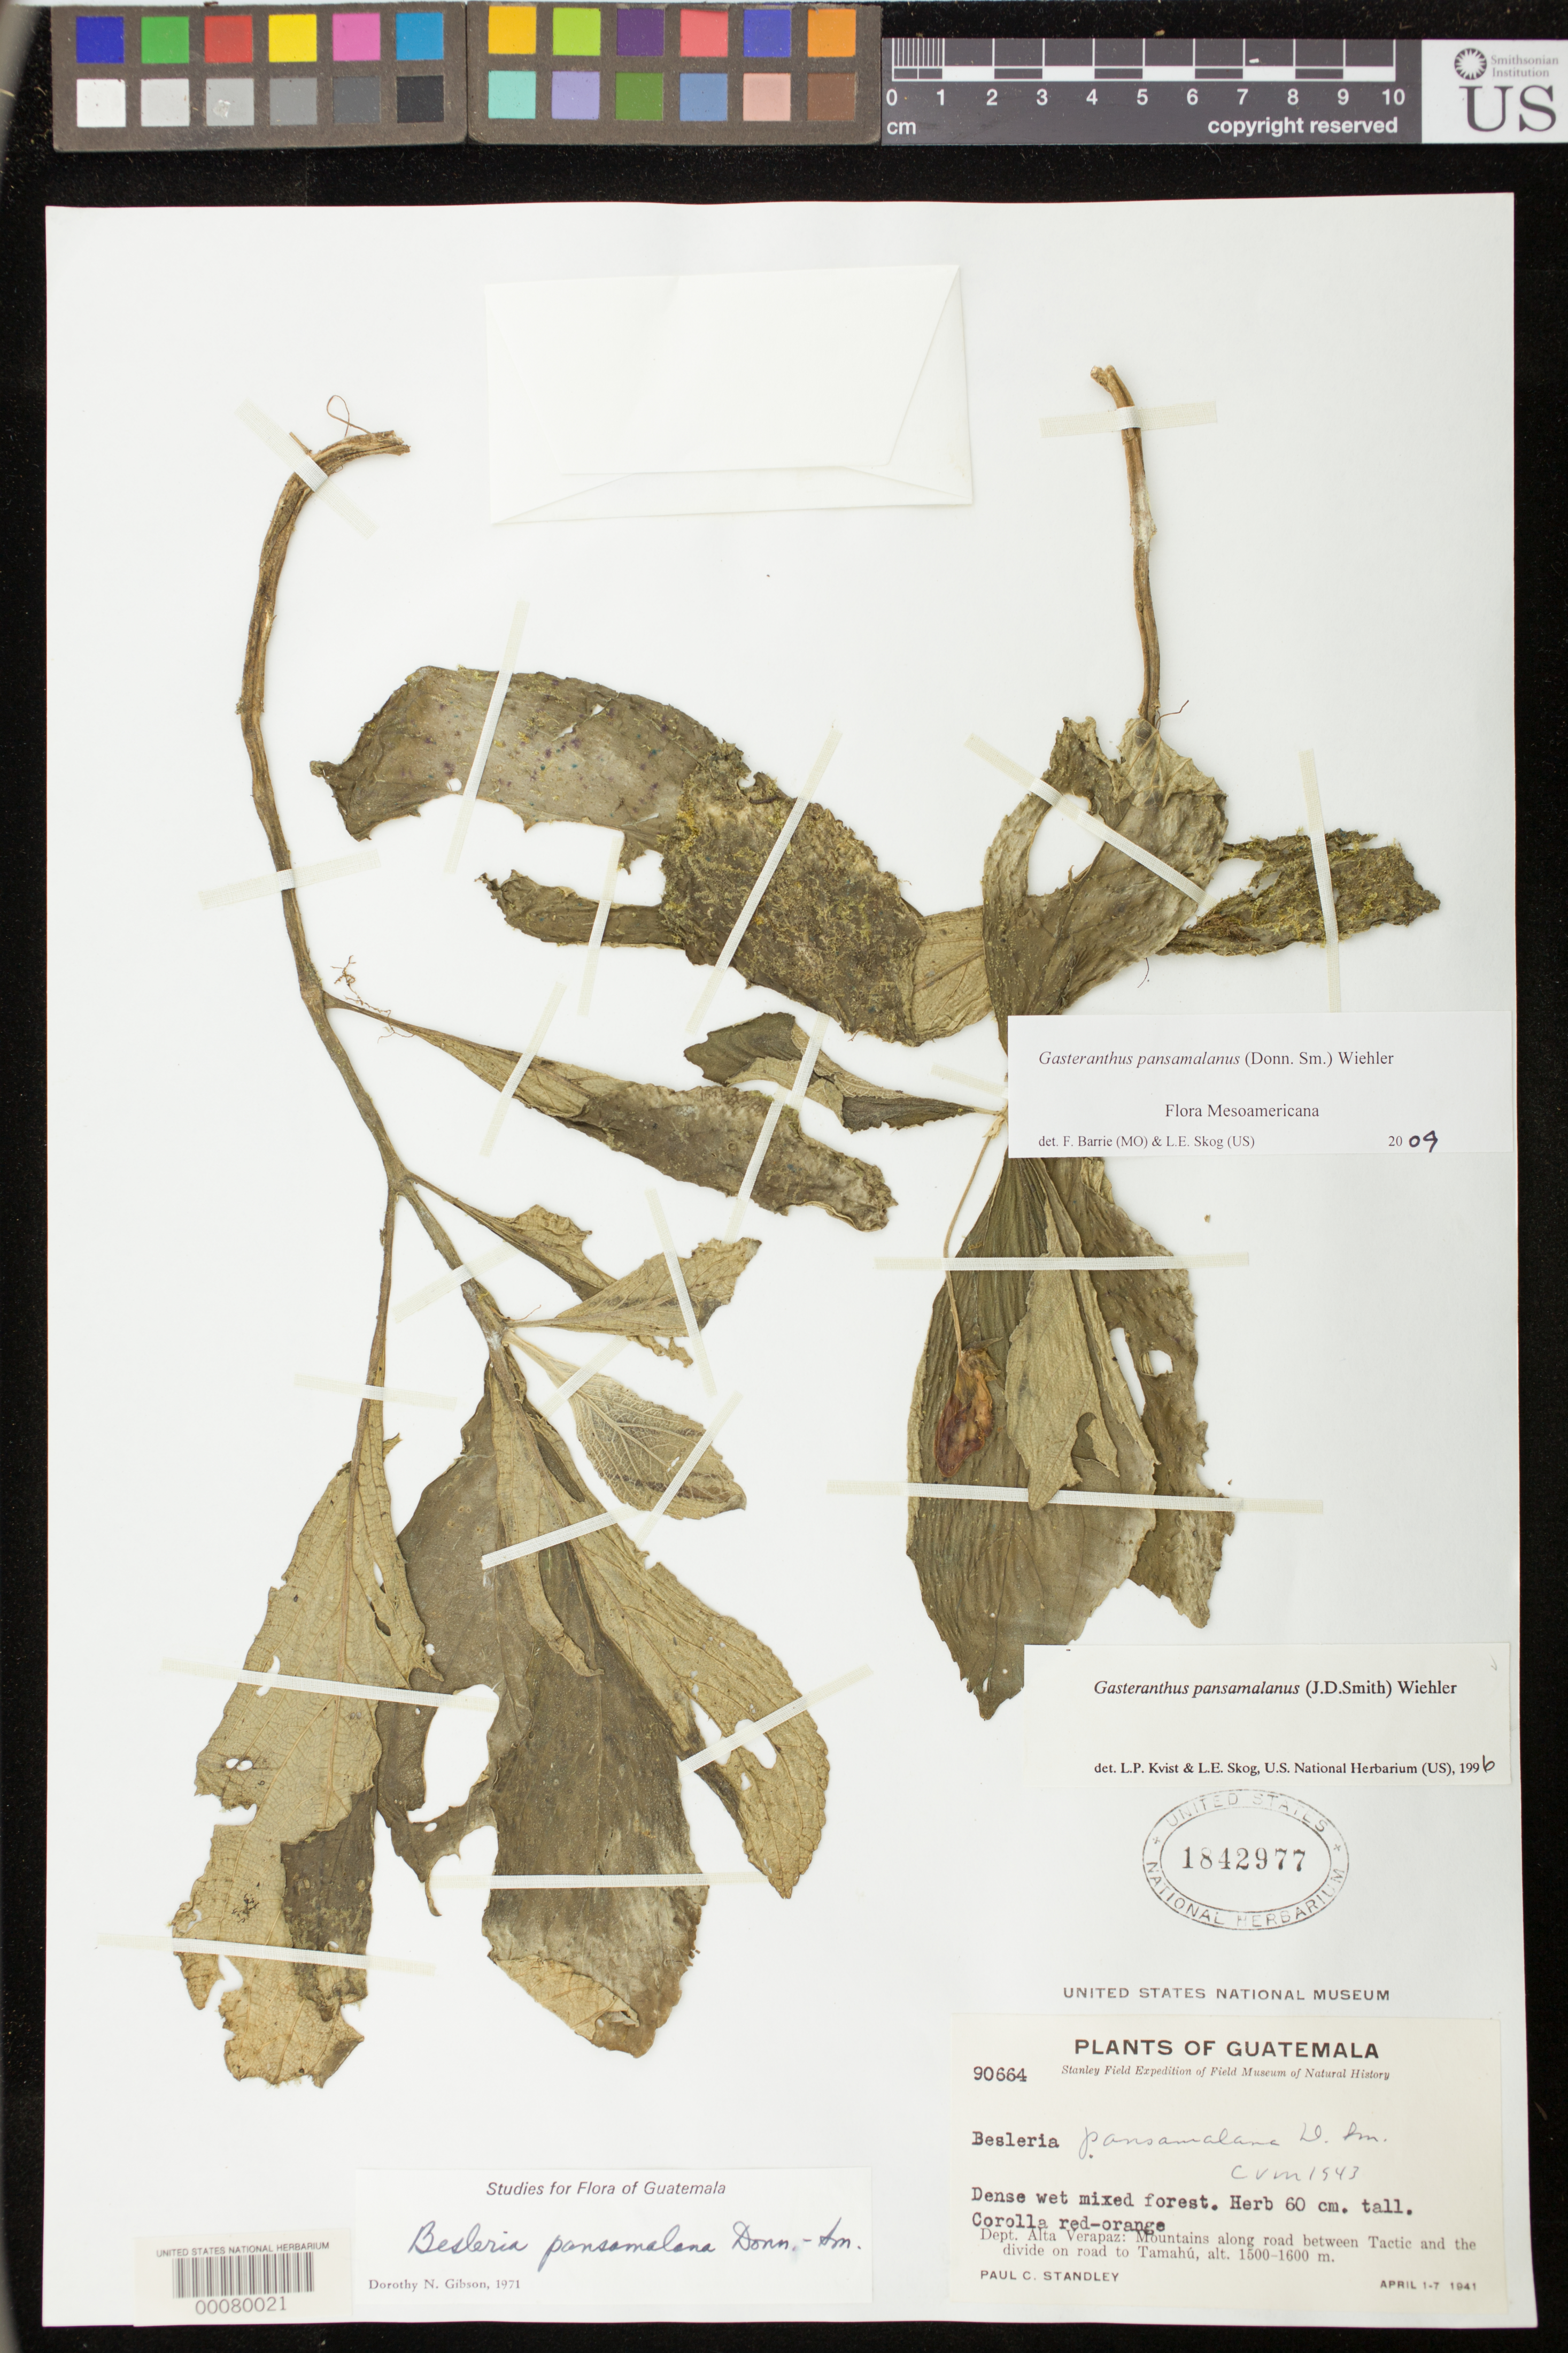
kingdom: Plantae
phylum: Tracheophyta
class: Magnoliopsida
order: Lamiales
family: Gesneriaceae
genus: Gasteranthus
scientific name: Gasteranthus pansamalanus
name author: (Donn. Sm.) Wiehler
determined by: Skog, Laurence E.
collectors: P. C. Standley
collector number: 90664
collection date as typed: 1-7 Apr 1941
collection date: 1941-04-01/1941-04-07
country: Guatemala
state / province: Alta Verapaz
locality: Mountains along road between Tactic and the divide on road to Tamahú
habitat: Dense wet mixed forest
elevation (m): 1500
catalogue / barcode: US 1842977